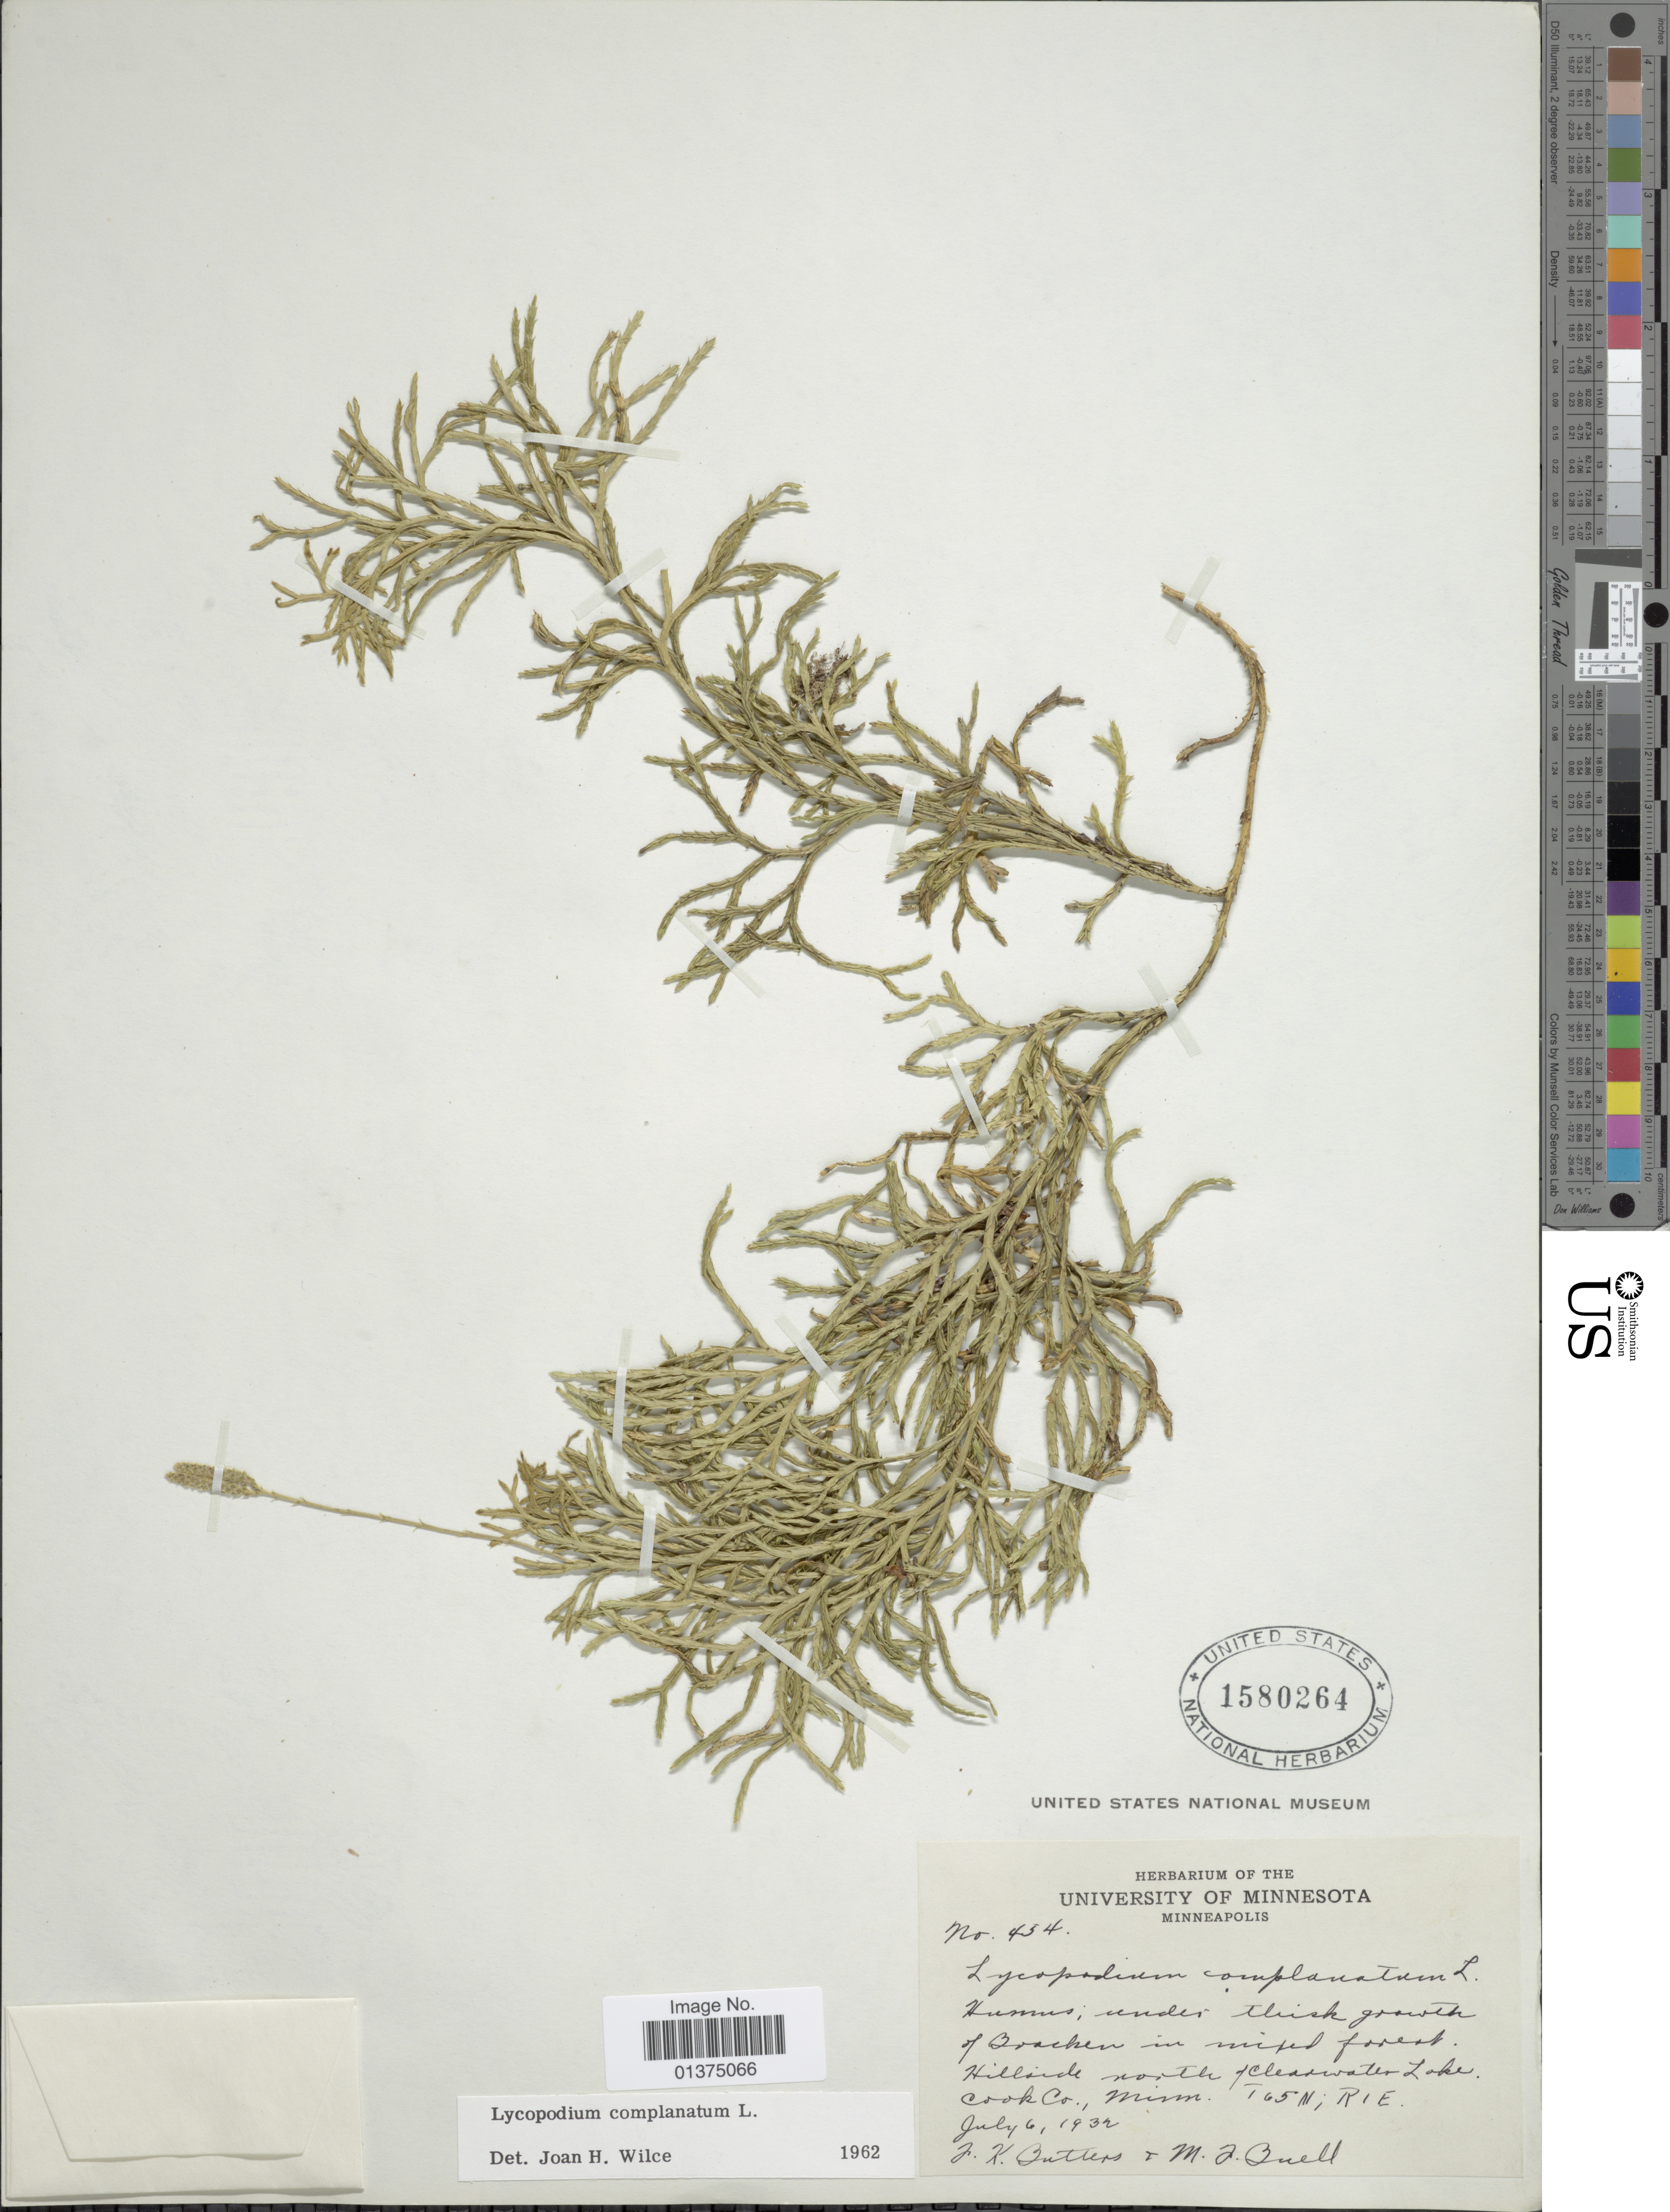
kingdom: Plantae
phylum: Tracheophyta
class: Lycopodiopsida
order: Lycopodiales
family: Lycopodiaceae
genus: Diphasiastrum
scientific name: Diphasiastrum complanatum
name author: (L.) Holub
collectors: J. Butters & M. Buell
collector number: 454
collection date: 1932-07-06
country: United States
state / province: Minnesota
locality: Hillside north of Clearwater Lake Cook Co, T65N; R1E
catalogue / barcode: US 1580264